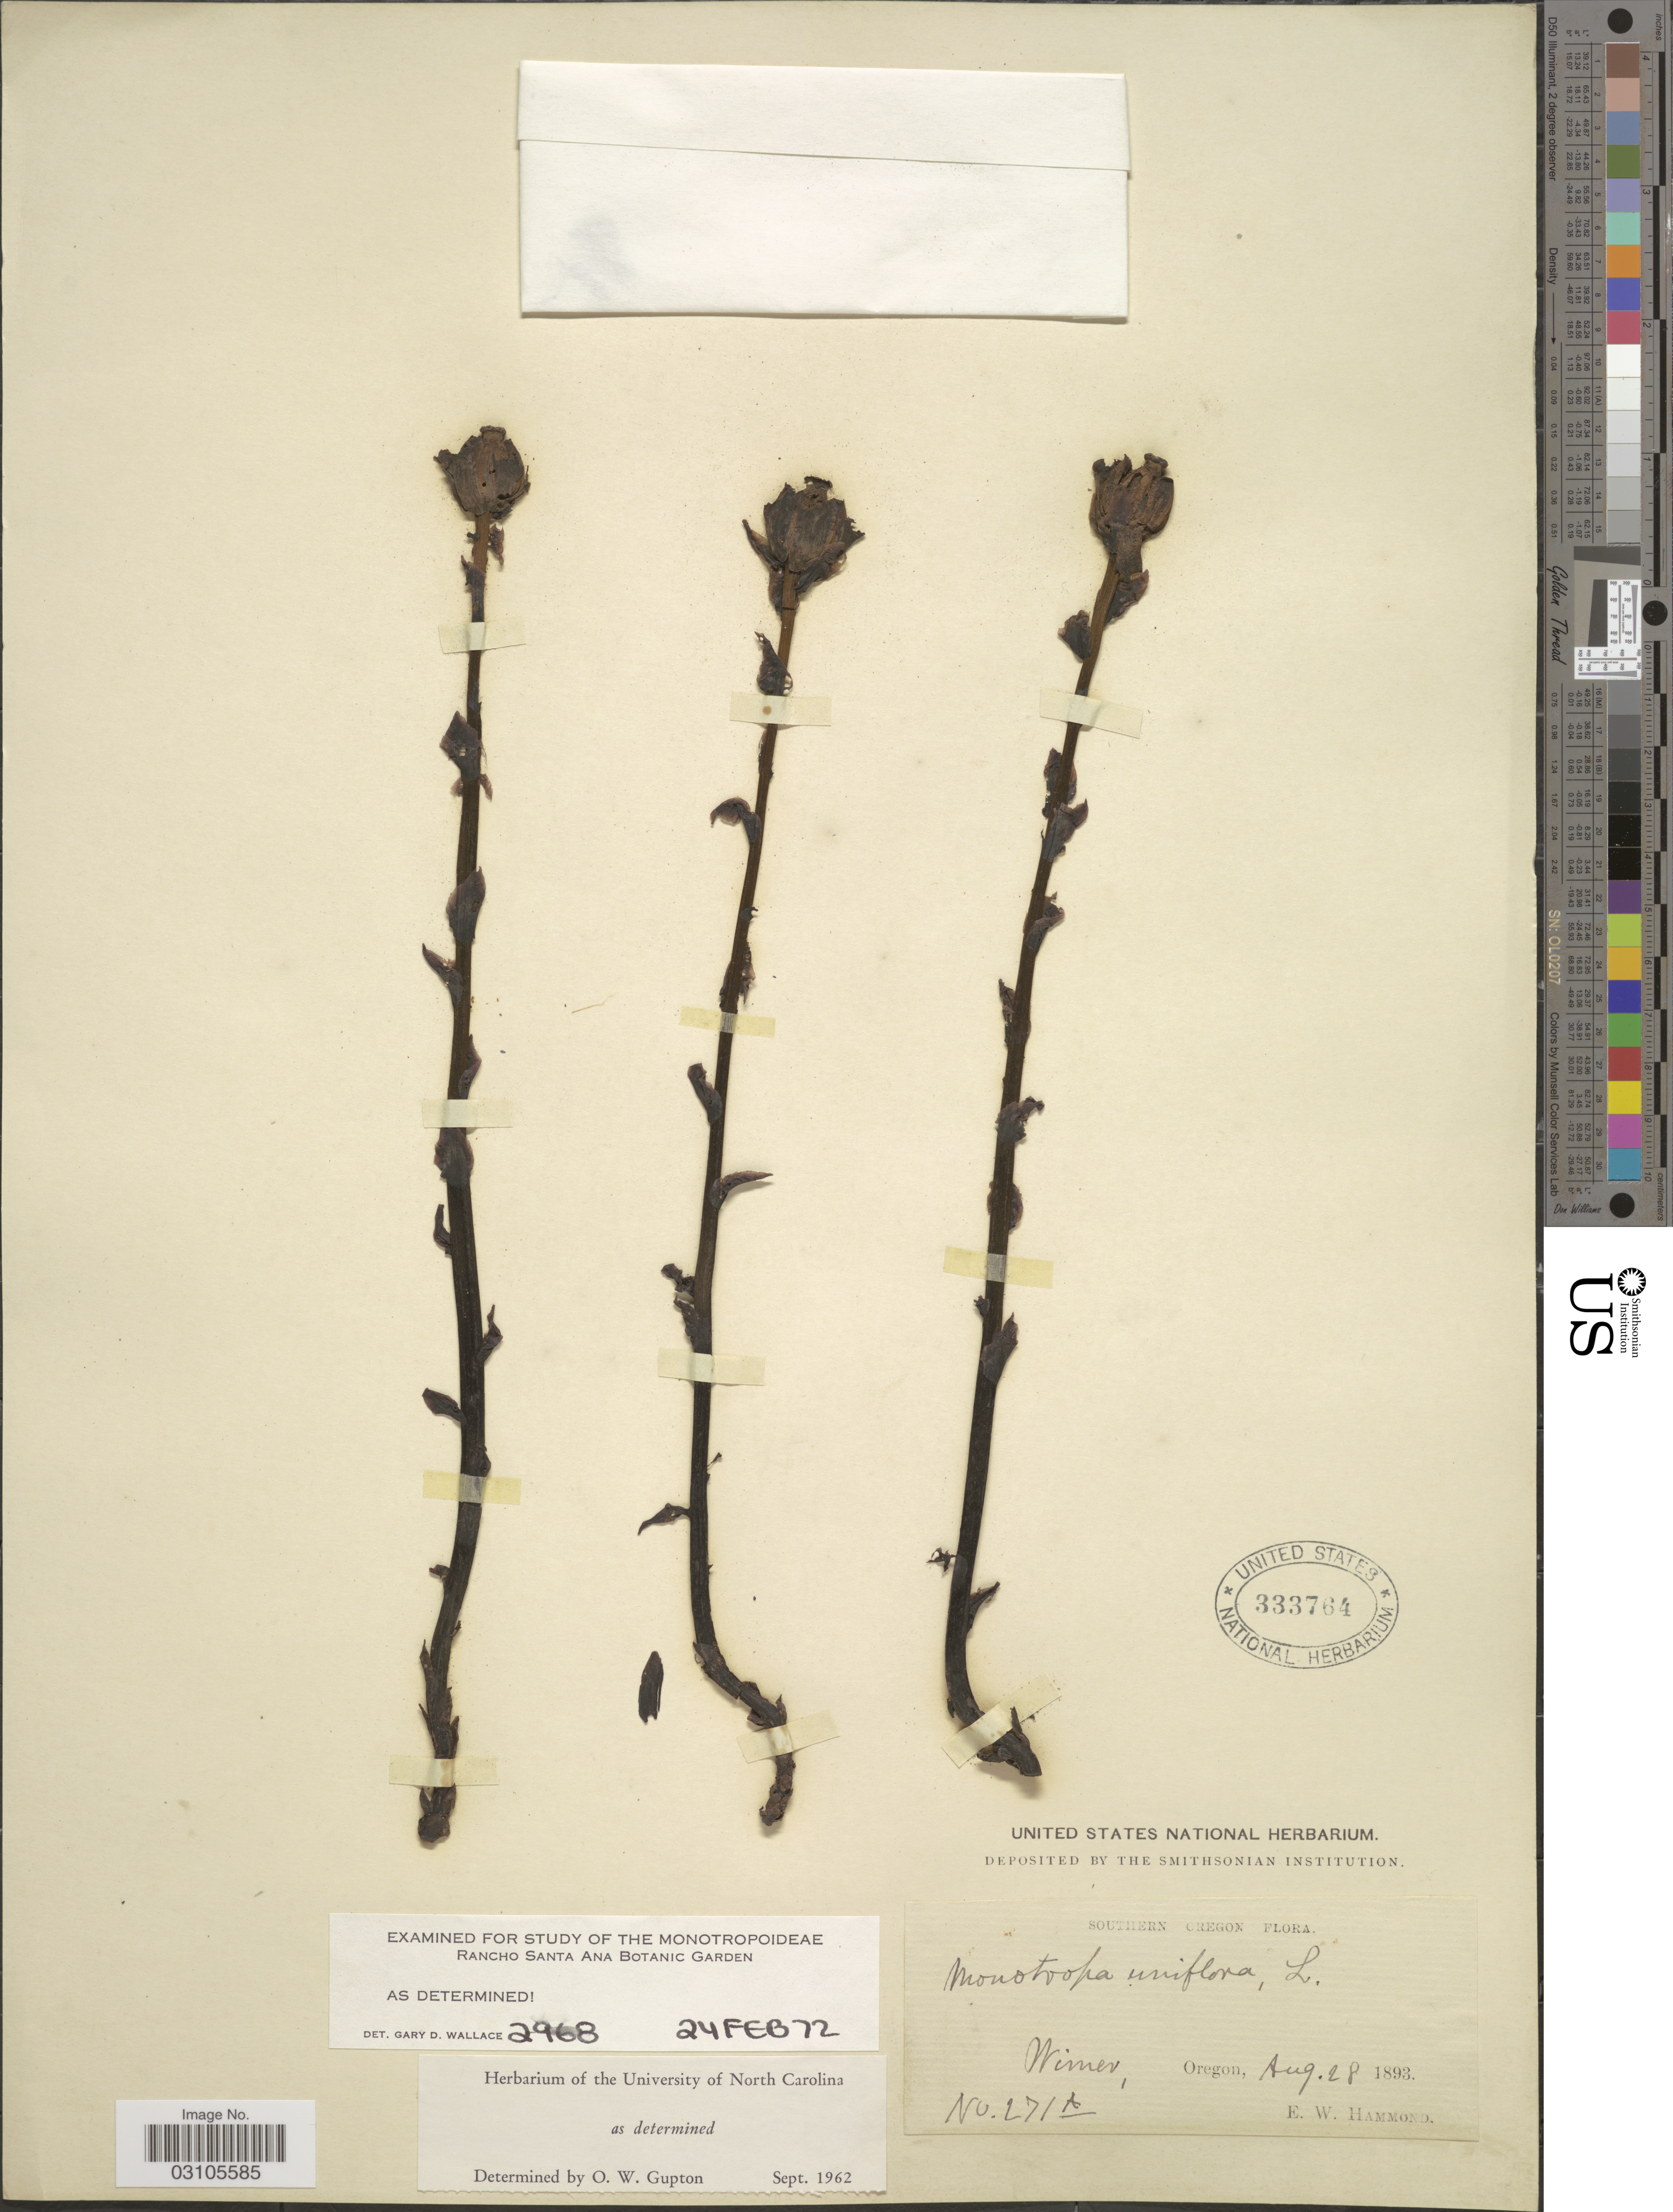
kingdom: Plantae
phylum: Tracheophyta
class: Magnoliopsida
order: Ericales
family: Ericaceae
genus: Monotropa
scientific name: Monotropa uniflora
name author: L.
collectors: E. Hammond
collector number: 271A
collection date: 1893-08-28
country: United States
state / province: Oregon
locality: Southern Oregon. Wimer.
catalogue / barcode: US 333764